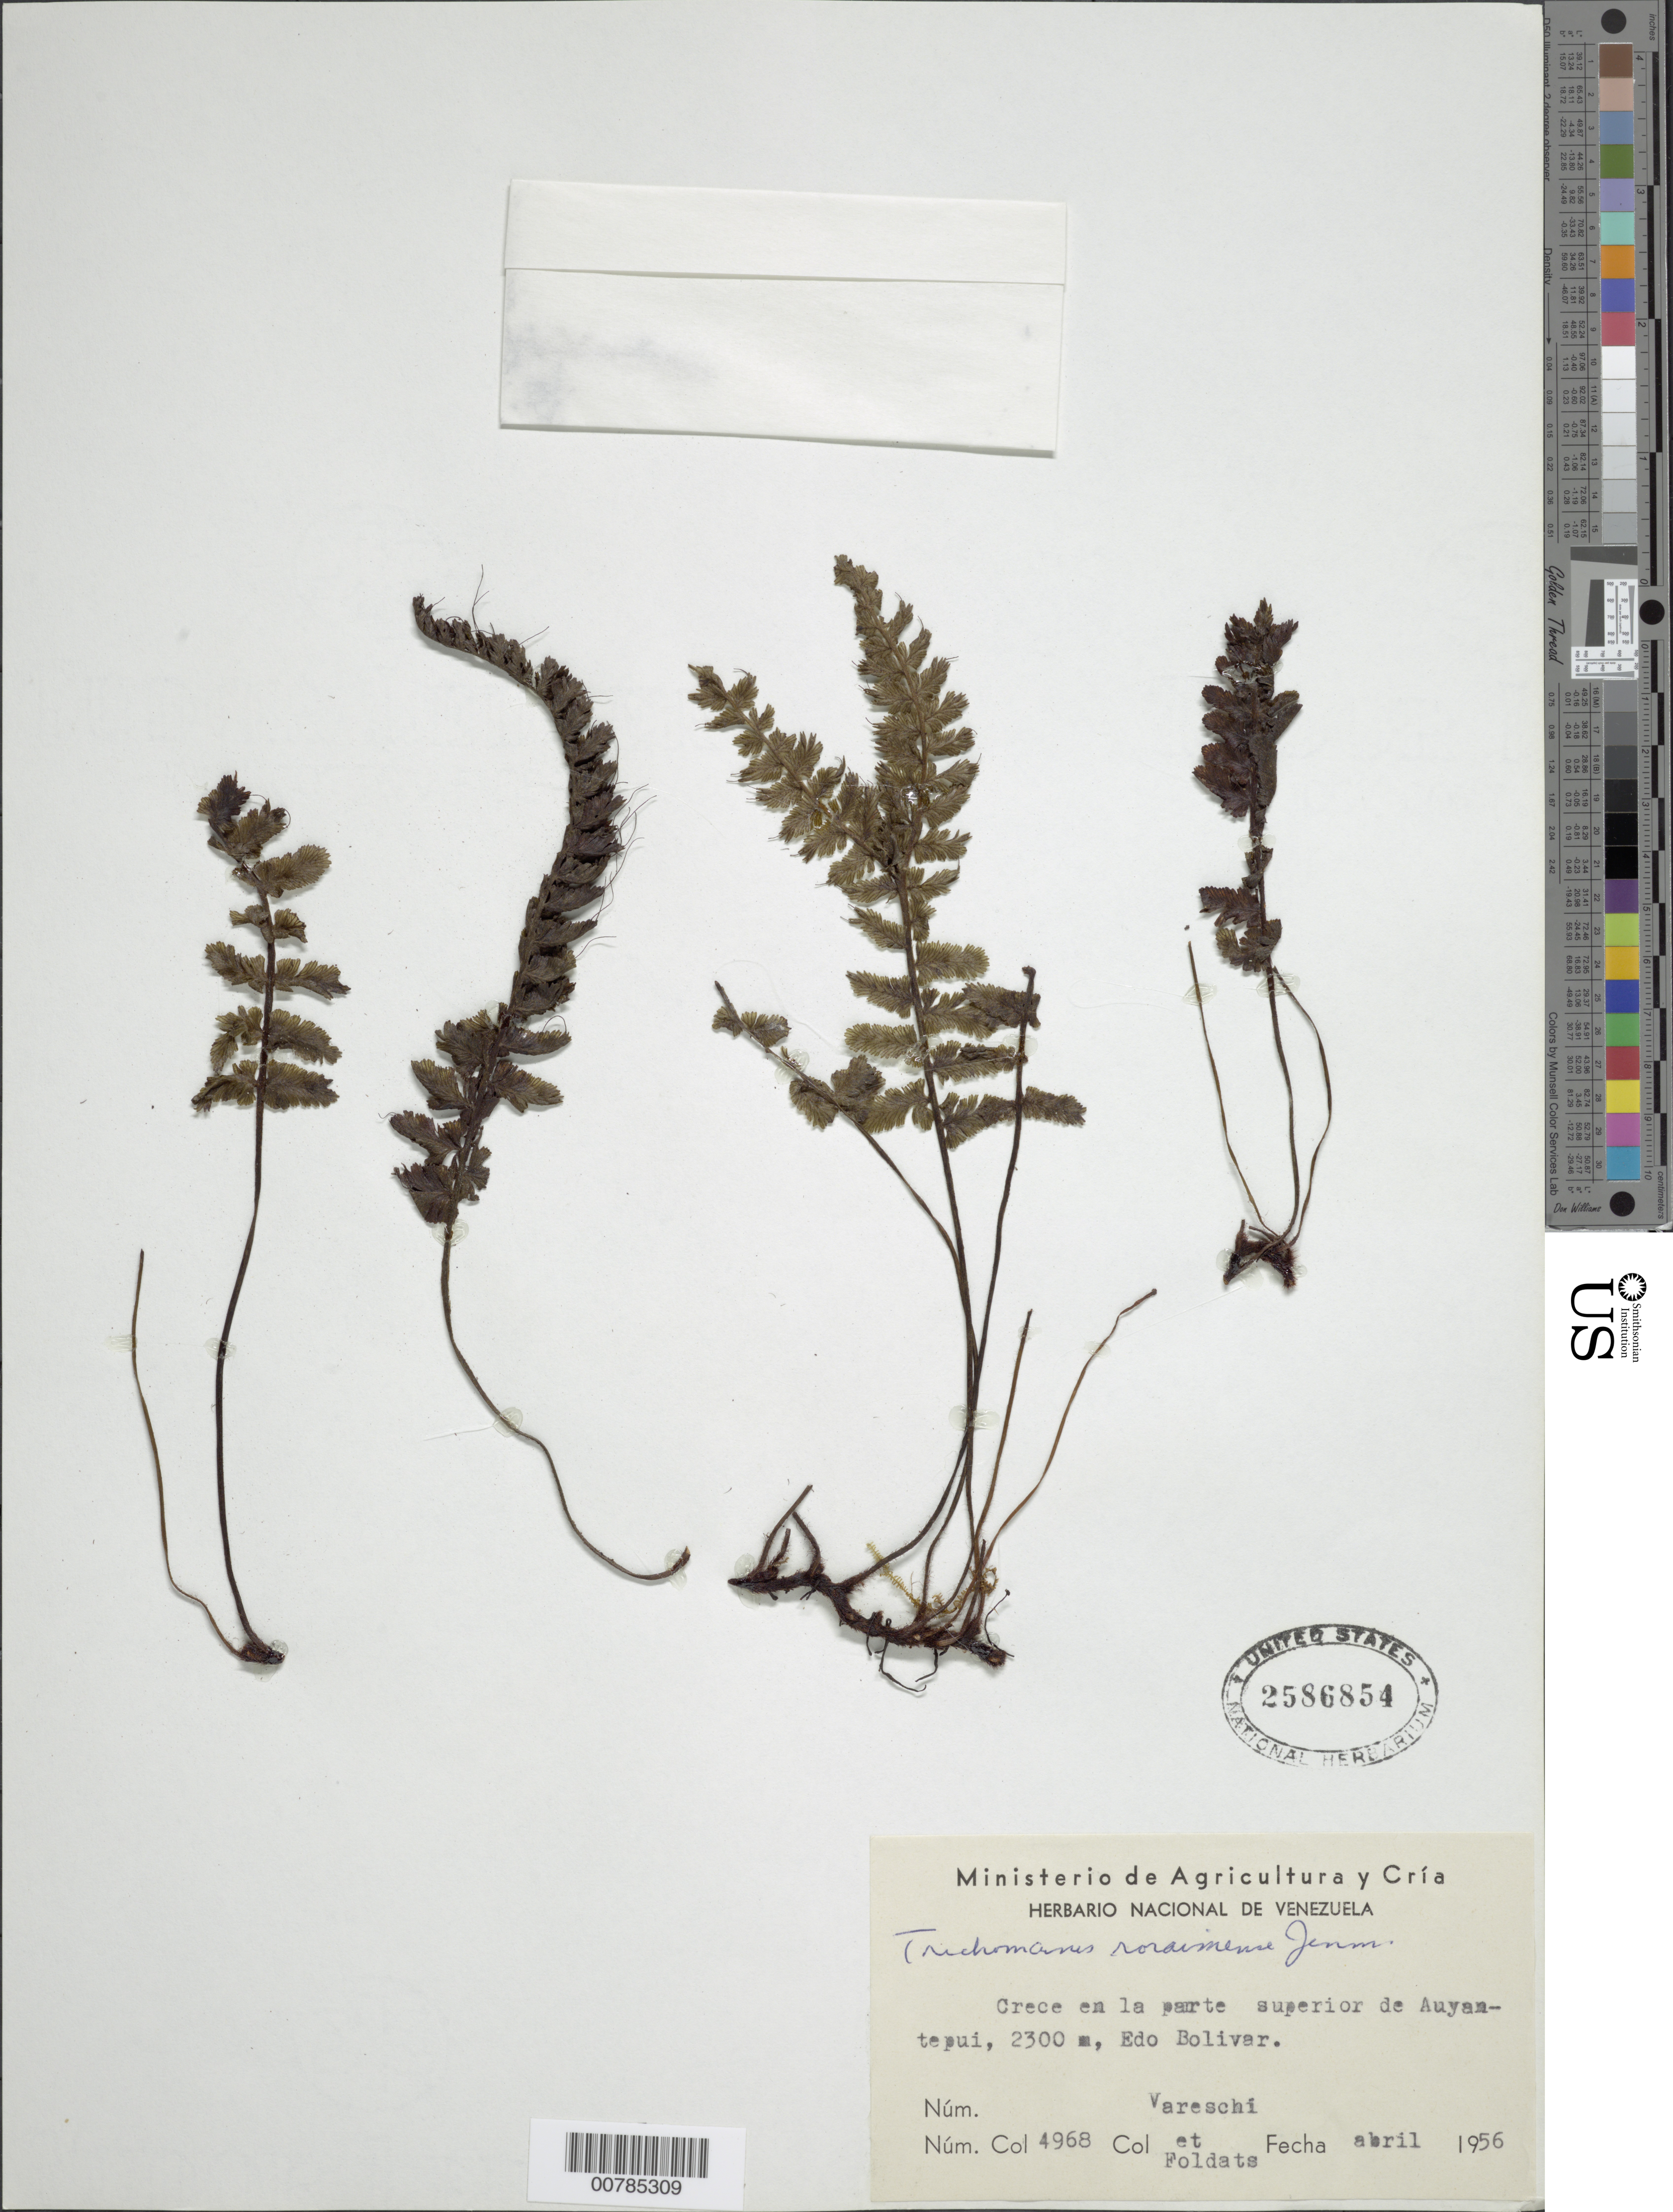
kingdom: Plantae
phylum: Tracheophyta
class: Polypodiopsida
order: Hymenophyllales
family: Hymenophyllaceae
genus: Trichomanes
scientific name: Trichomanes roraimense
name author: Jenman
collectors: V. Vareschi & E. Foldats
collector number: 4968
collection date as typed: Apr-56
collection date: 1956-04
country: Venezuela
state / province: Bolívar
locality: Auyan-tepuí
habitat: Crece en la parte superior de tepui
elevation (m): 2300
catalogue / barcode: US 2586854